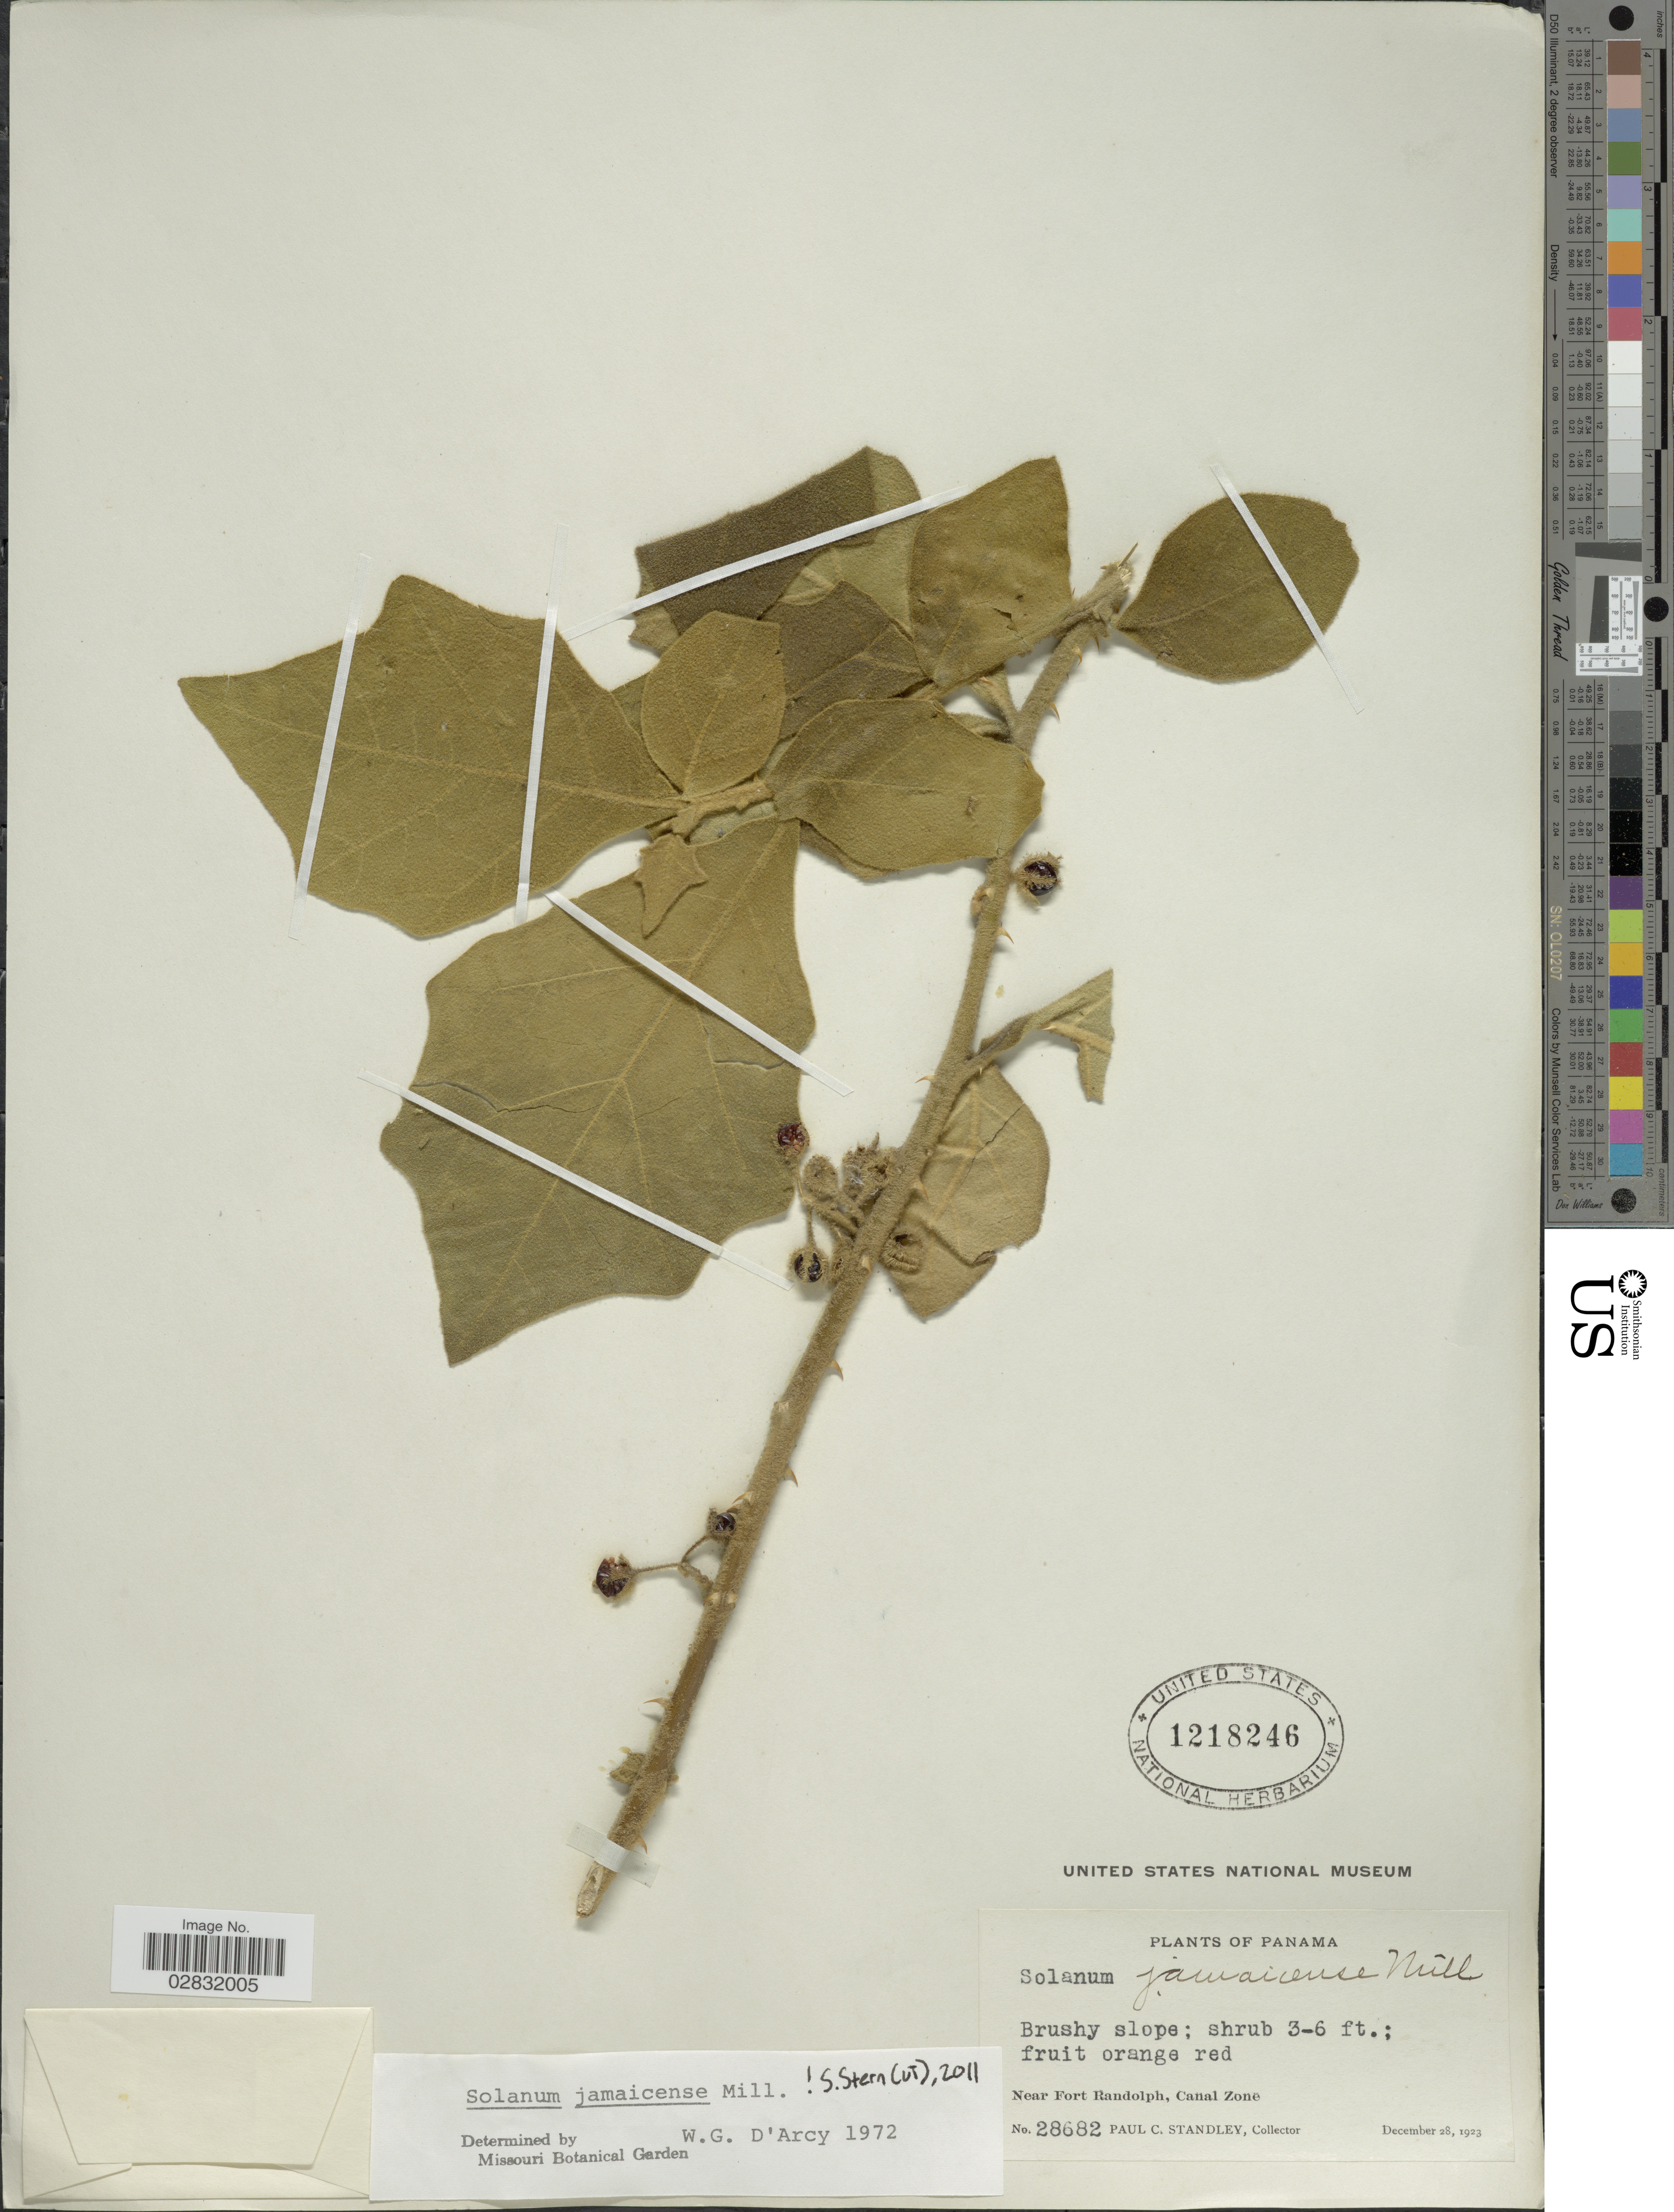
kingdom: Plantae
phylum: Tracheophyta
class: Magnoliopsida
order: Solanales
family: Solanaceae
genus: Solanum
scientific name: Solanum jamaicense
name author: Mill.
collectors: P. C. Standley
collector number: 28682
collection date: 1923-12-28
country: Panama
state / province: Colón / Panamá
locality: Near Fort Randolph, Canal Zone.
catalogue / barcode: US 1218246